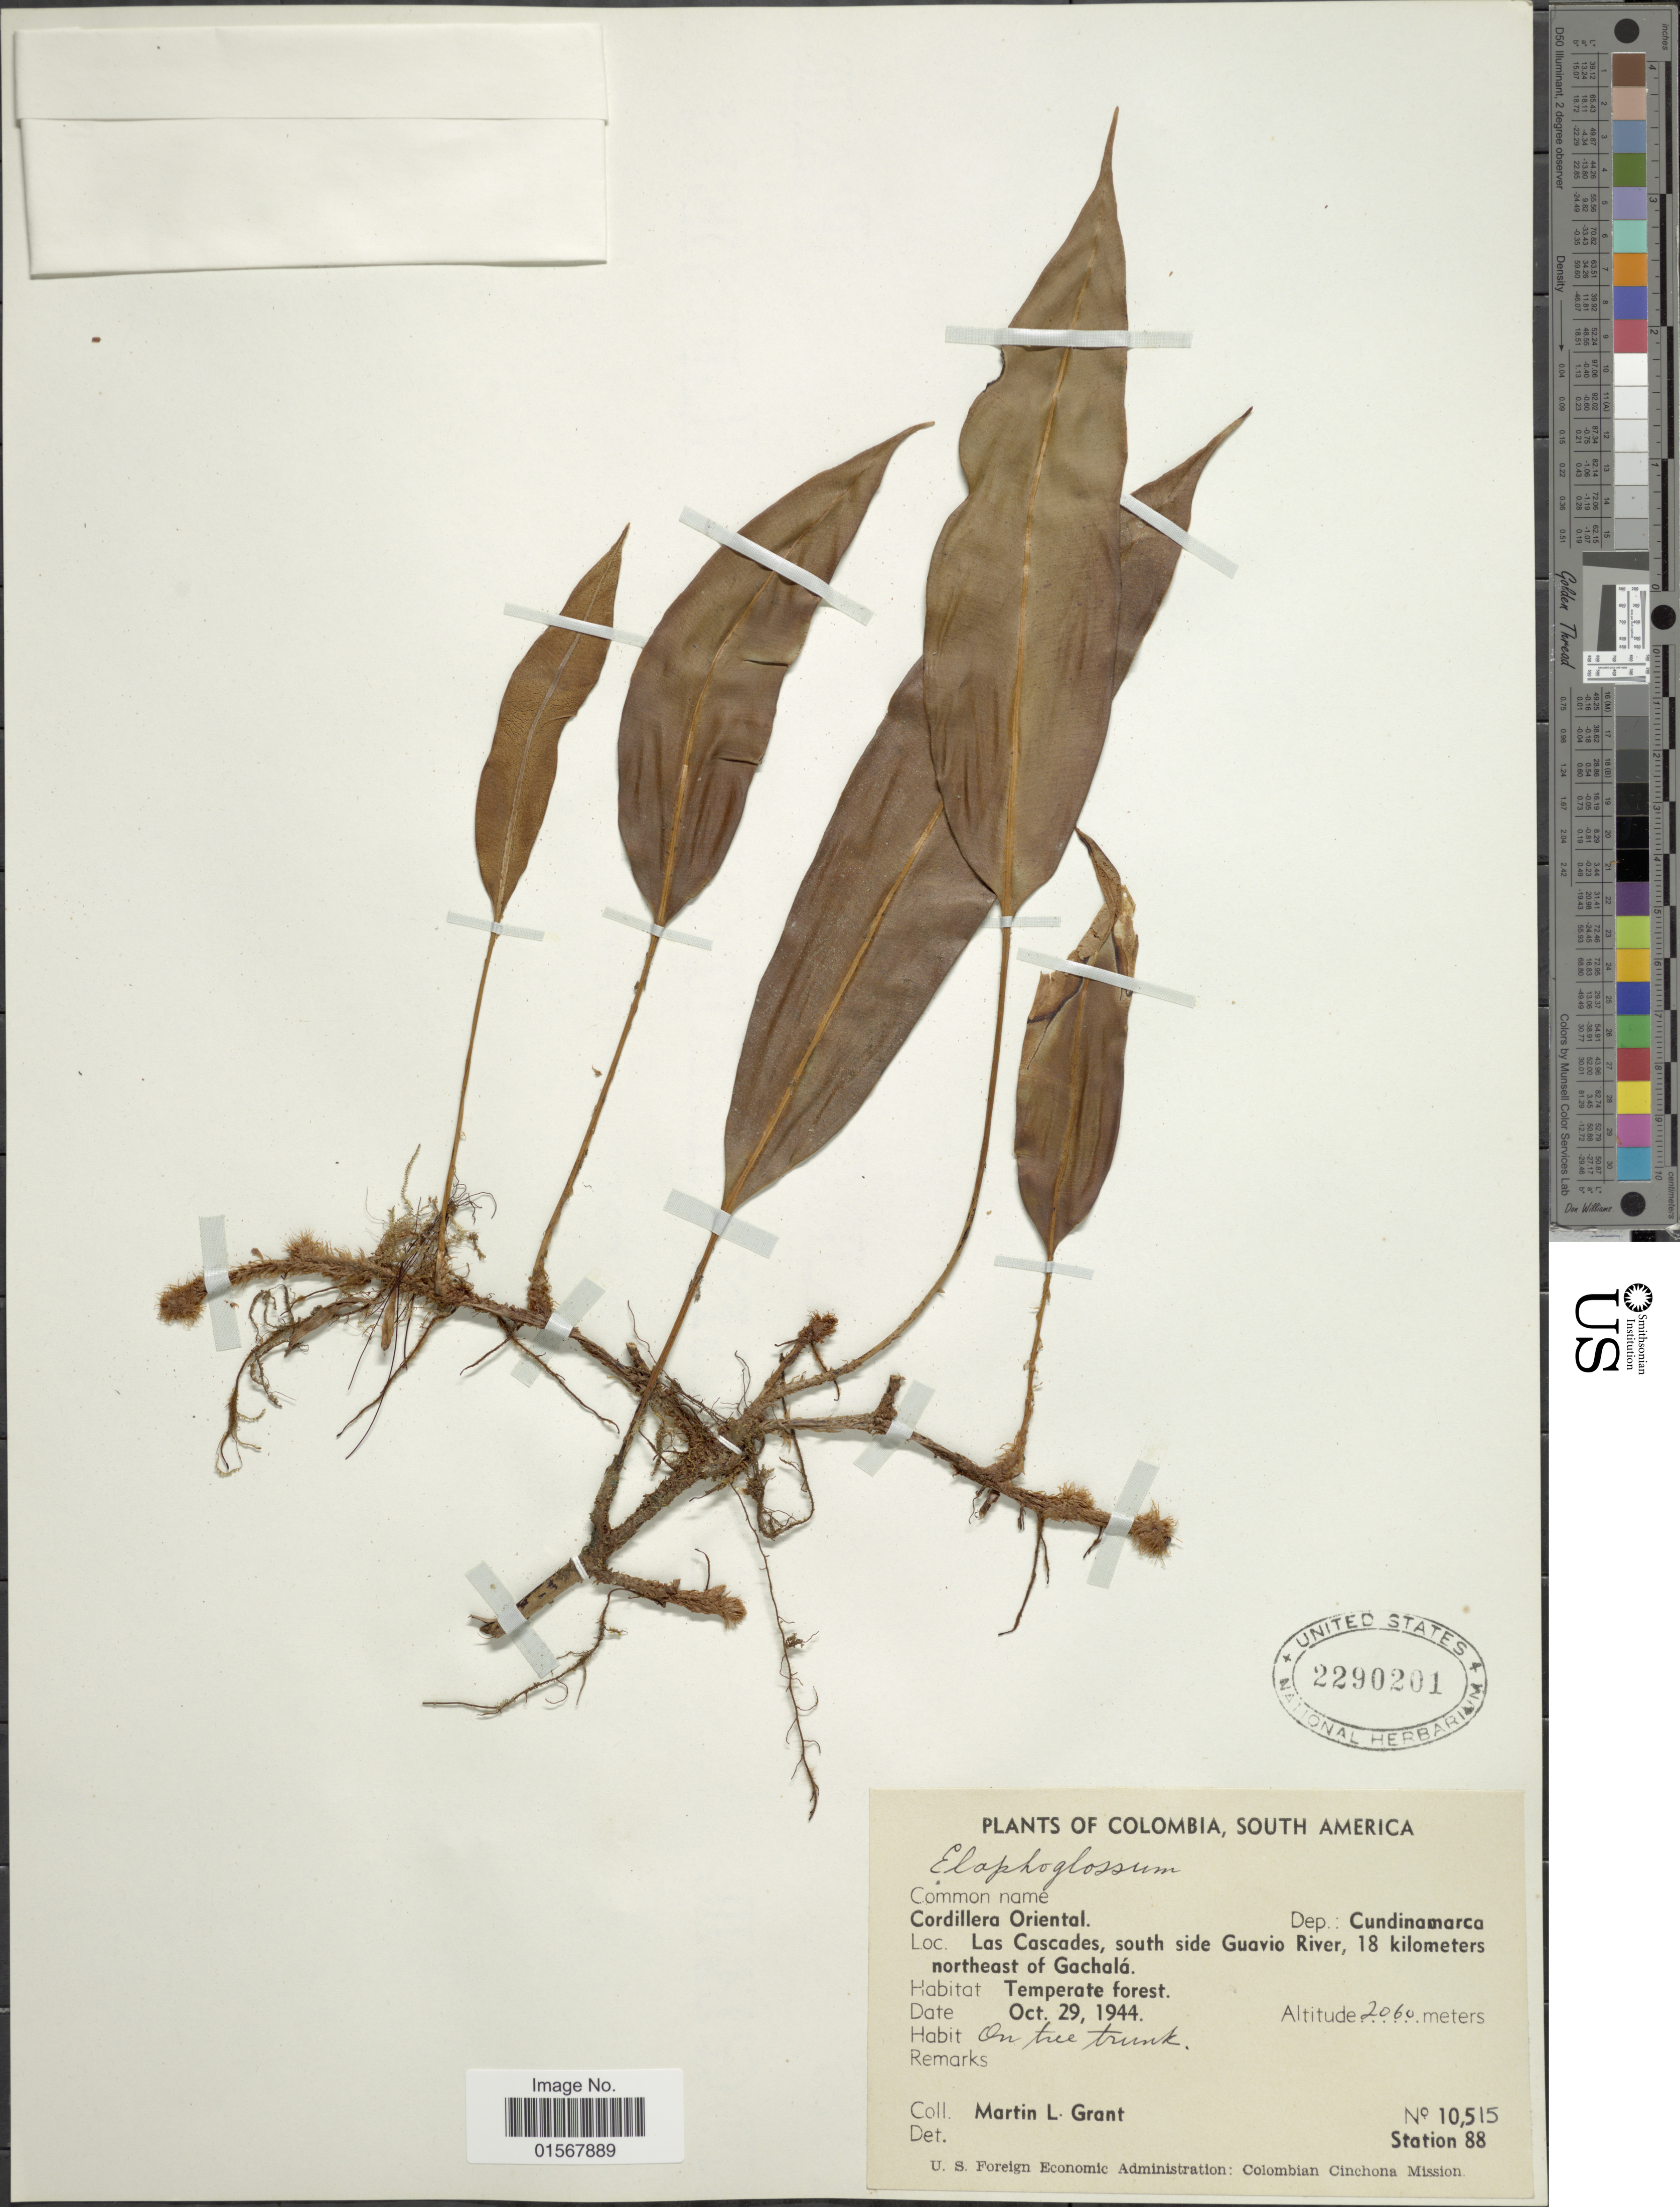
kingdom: Plantae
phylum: Tracheophyta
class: Polypodiopsida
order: Polypodiales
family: Dryopteridaceae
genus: Elaphoglossum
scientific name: Elaphoglossum sp.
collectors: M. L. Grant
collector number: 10515 Station 88?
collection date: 1944-10-29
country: Colombia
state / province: Cundinamarca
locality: Cordillera Oriental, Dep. Cundinamarca, Las Cascades, south side Guavio River, 18 km northeast of Gachala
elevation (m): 2060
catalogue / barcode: US 2290201